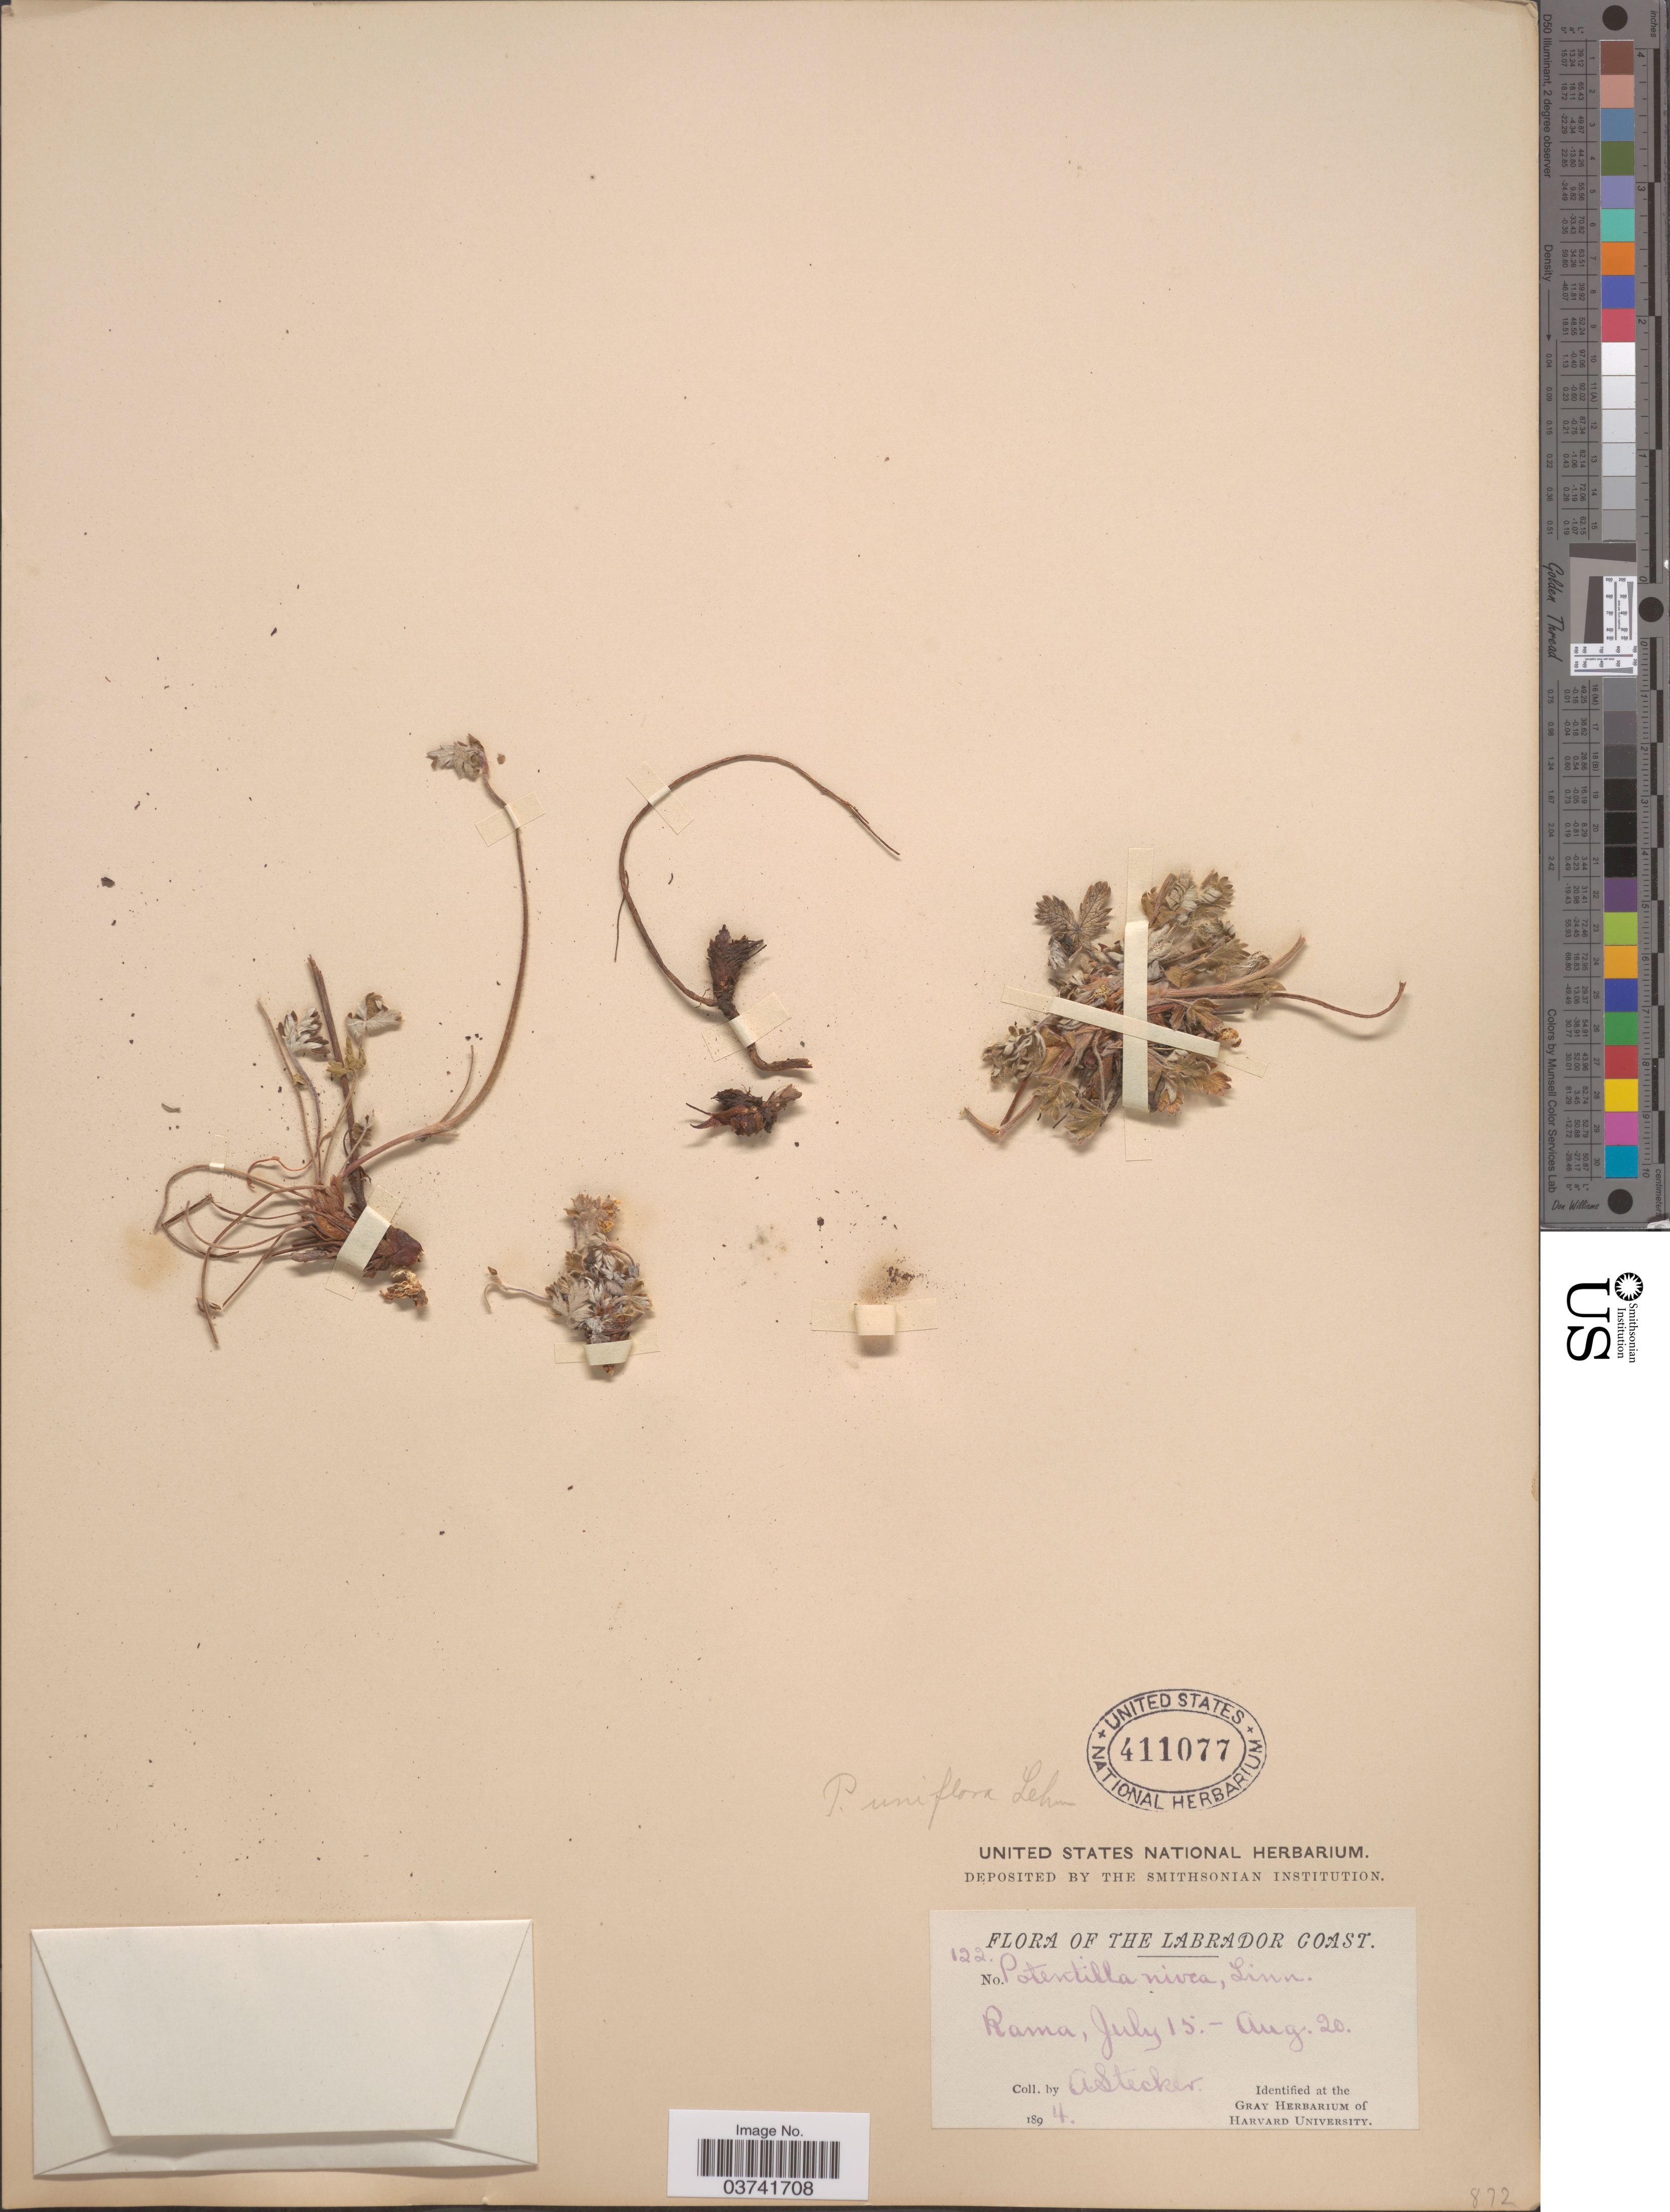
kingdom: Plantae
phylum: Tracheophyta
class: Magnoliopsida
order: Rosales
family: Rosaceae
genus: Potentilla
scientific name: Potentilla uniflora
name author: Ledeb.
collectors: A. Stecker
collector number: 122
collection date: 1894-07-15/1894-08-20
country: Canada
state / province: Newfoundland and Labrador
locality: The Labrador Coast. Rama.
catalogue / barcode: US 411077